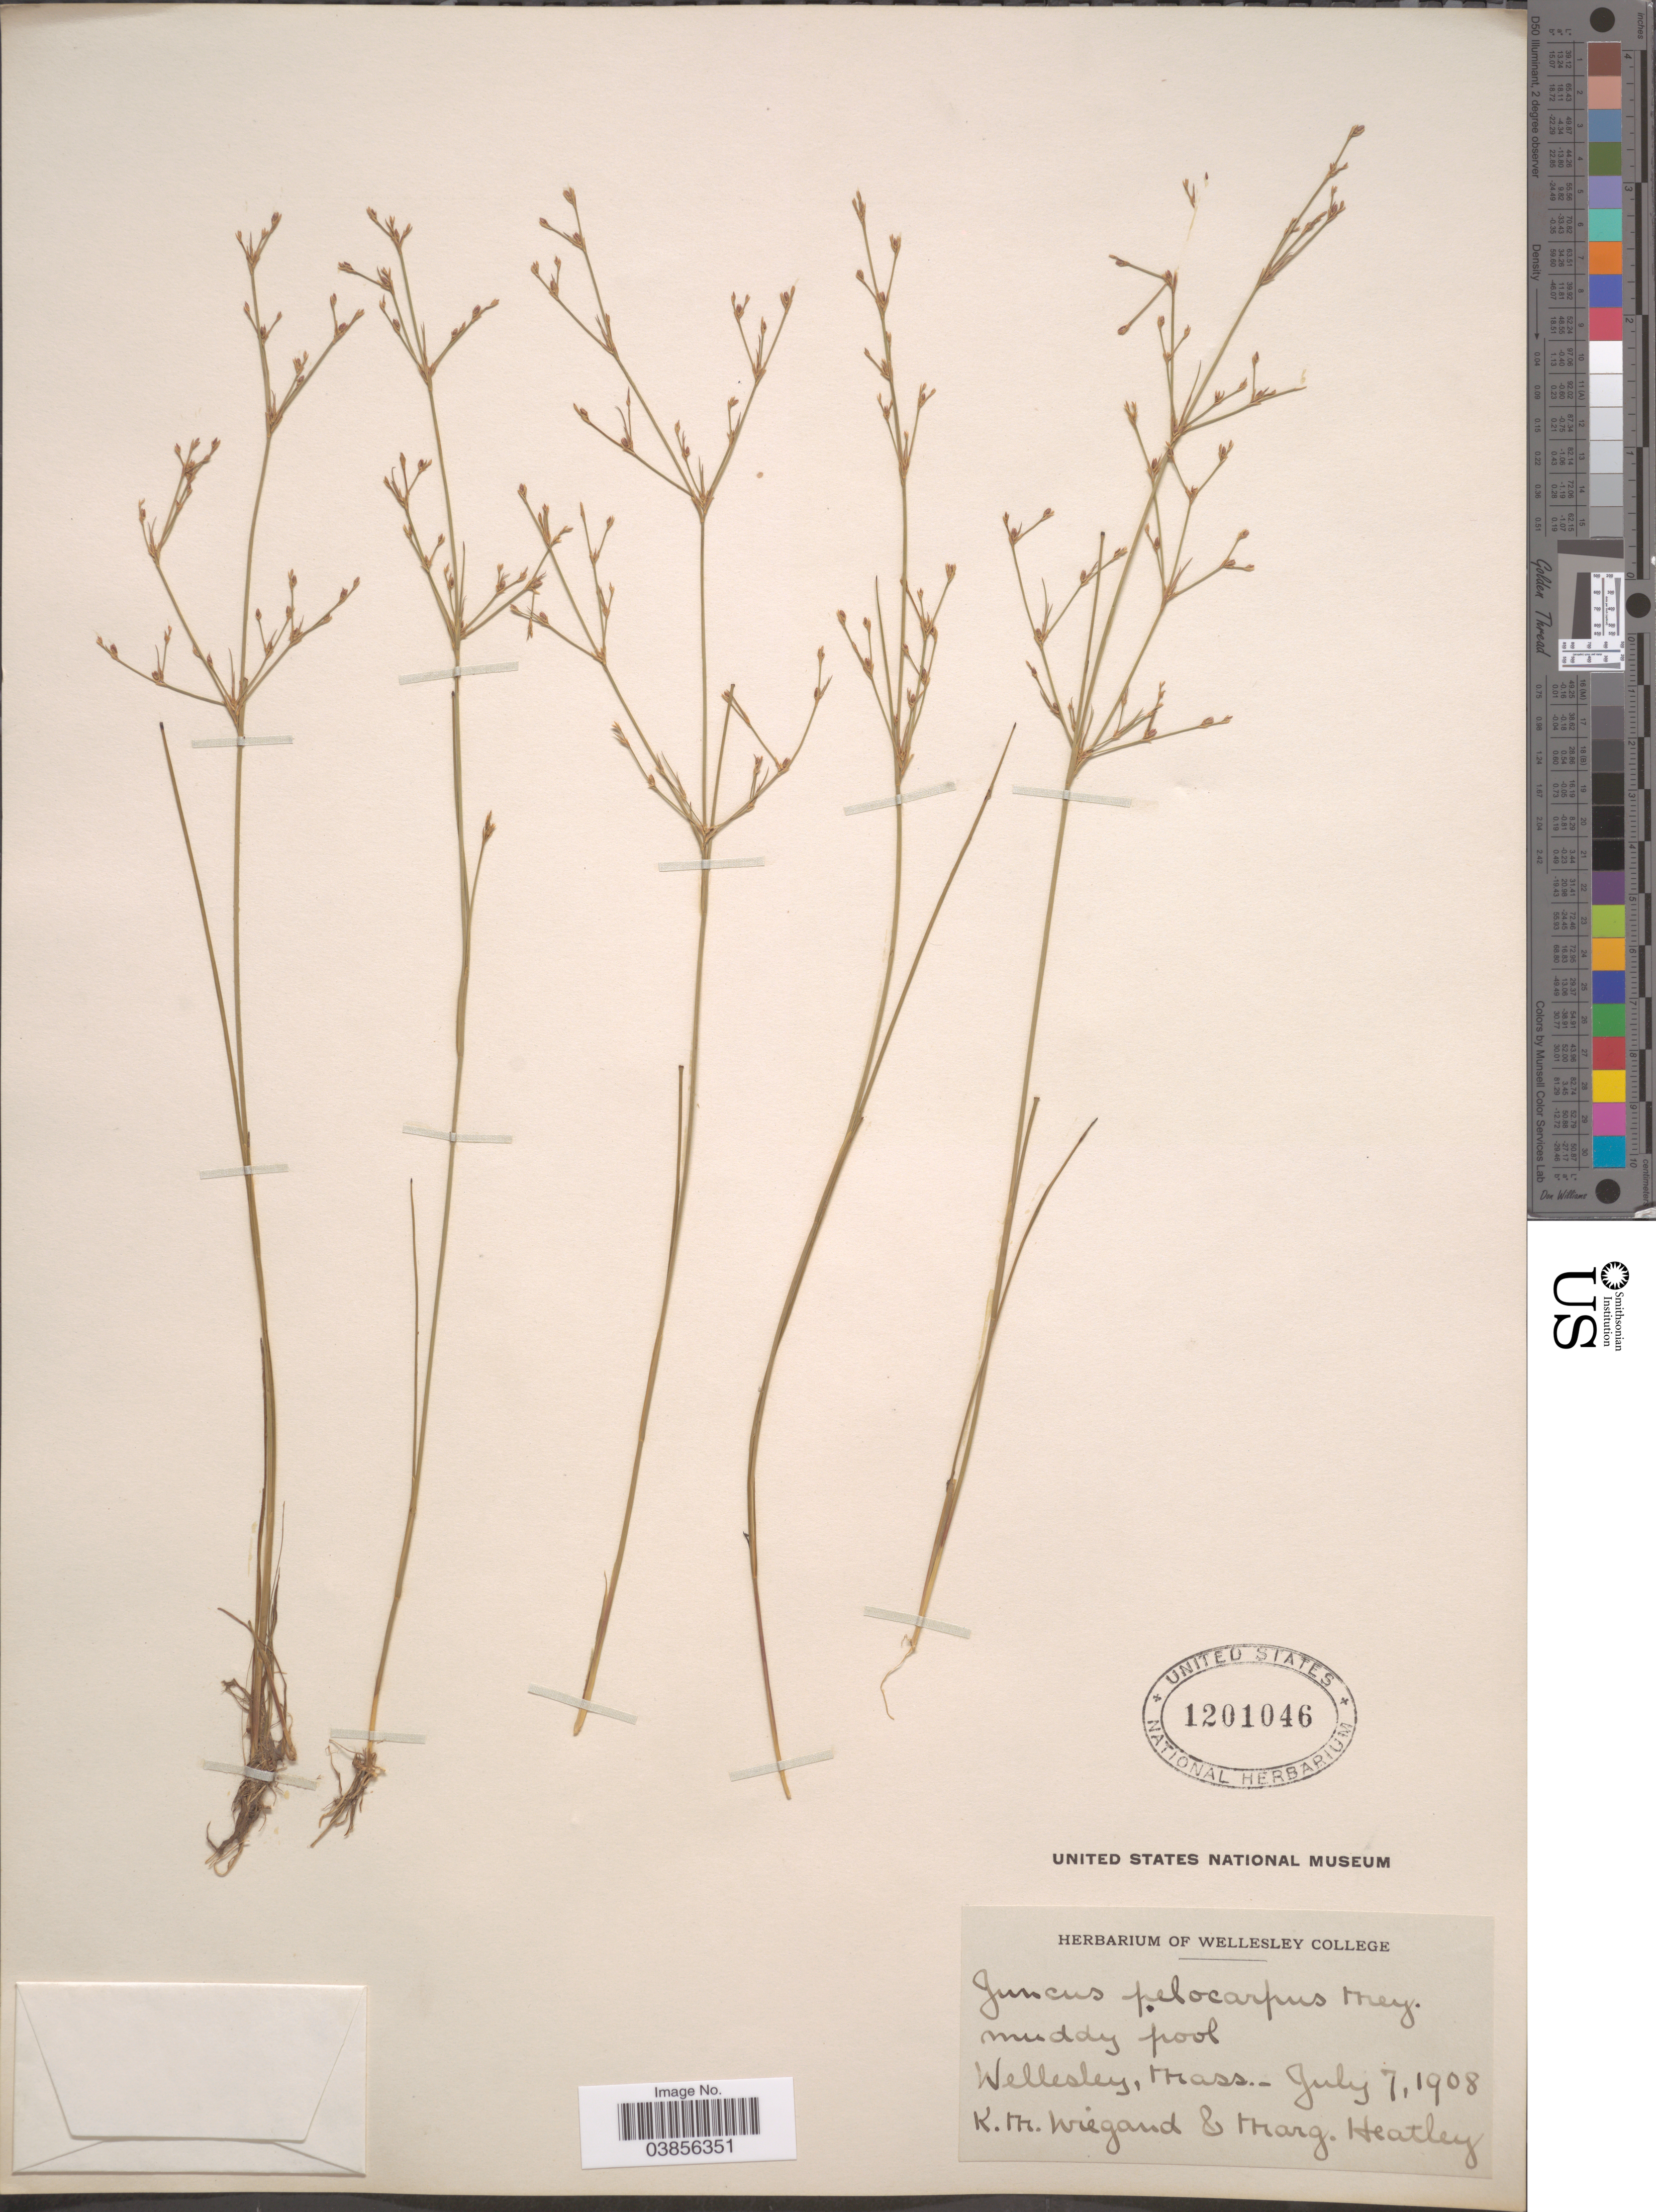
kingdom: Plantae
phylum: Tracheophyta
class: Liliopsida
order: Poales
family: Juncaceae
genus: Juncus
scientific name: Juncus pelocarpus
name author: E. Mey.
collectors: K. M. Wiegand & M. Heatley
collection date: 1908-07-07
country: United States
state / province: Massachusetts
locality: Wellesley.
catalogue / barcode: US 1201046